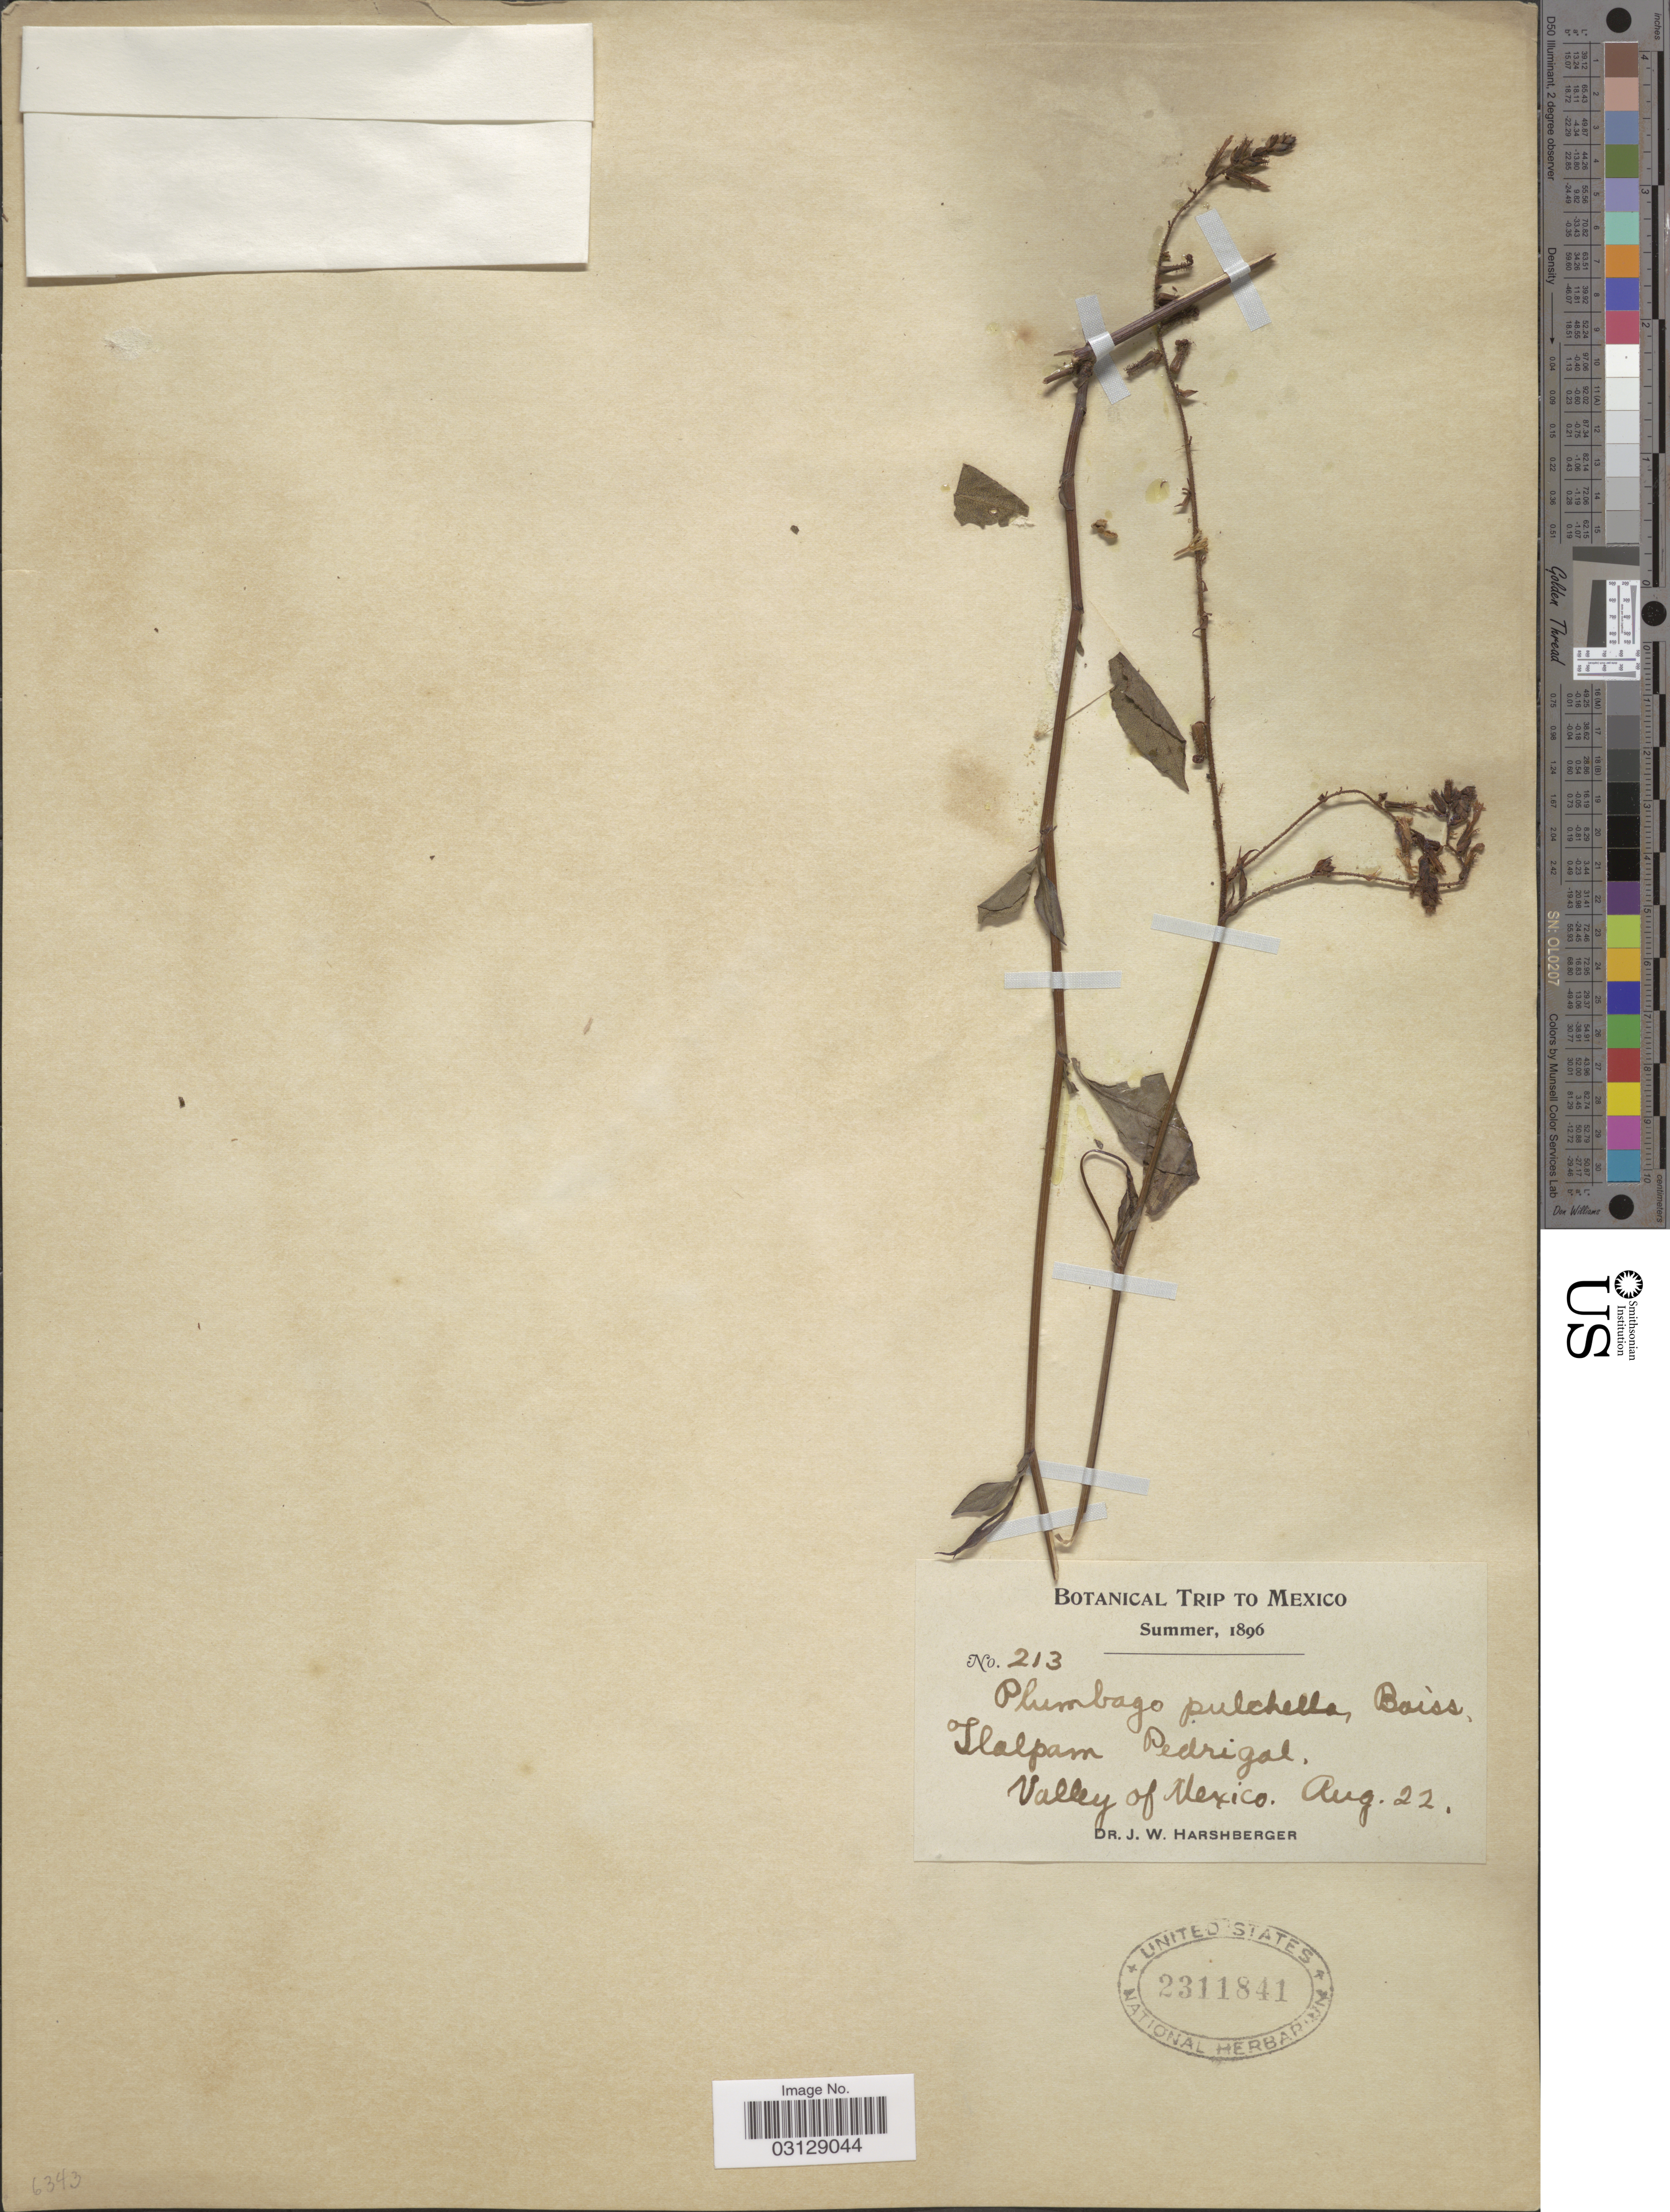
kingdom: Plantae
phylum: Tracheophyta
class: Magnoliopsida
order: Caryophyllales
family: Plumbaginaceae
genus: Plumbago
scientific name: Plumbago pulchella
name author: Boiss.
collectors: J. W. Harshberger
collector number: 213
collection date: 1896-08-22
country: Mexico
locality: Ilalpam Pedrigal [unsure placement] Valley of Mexico.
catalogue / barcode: US 2311841